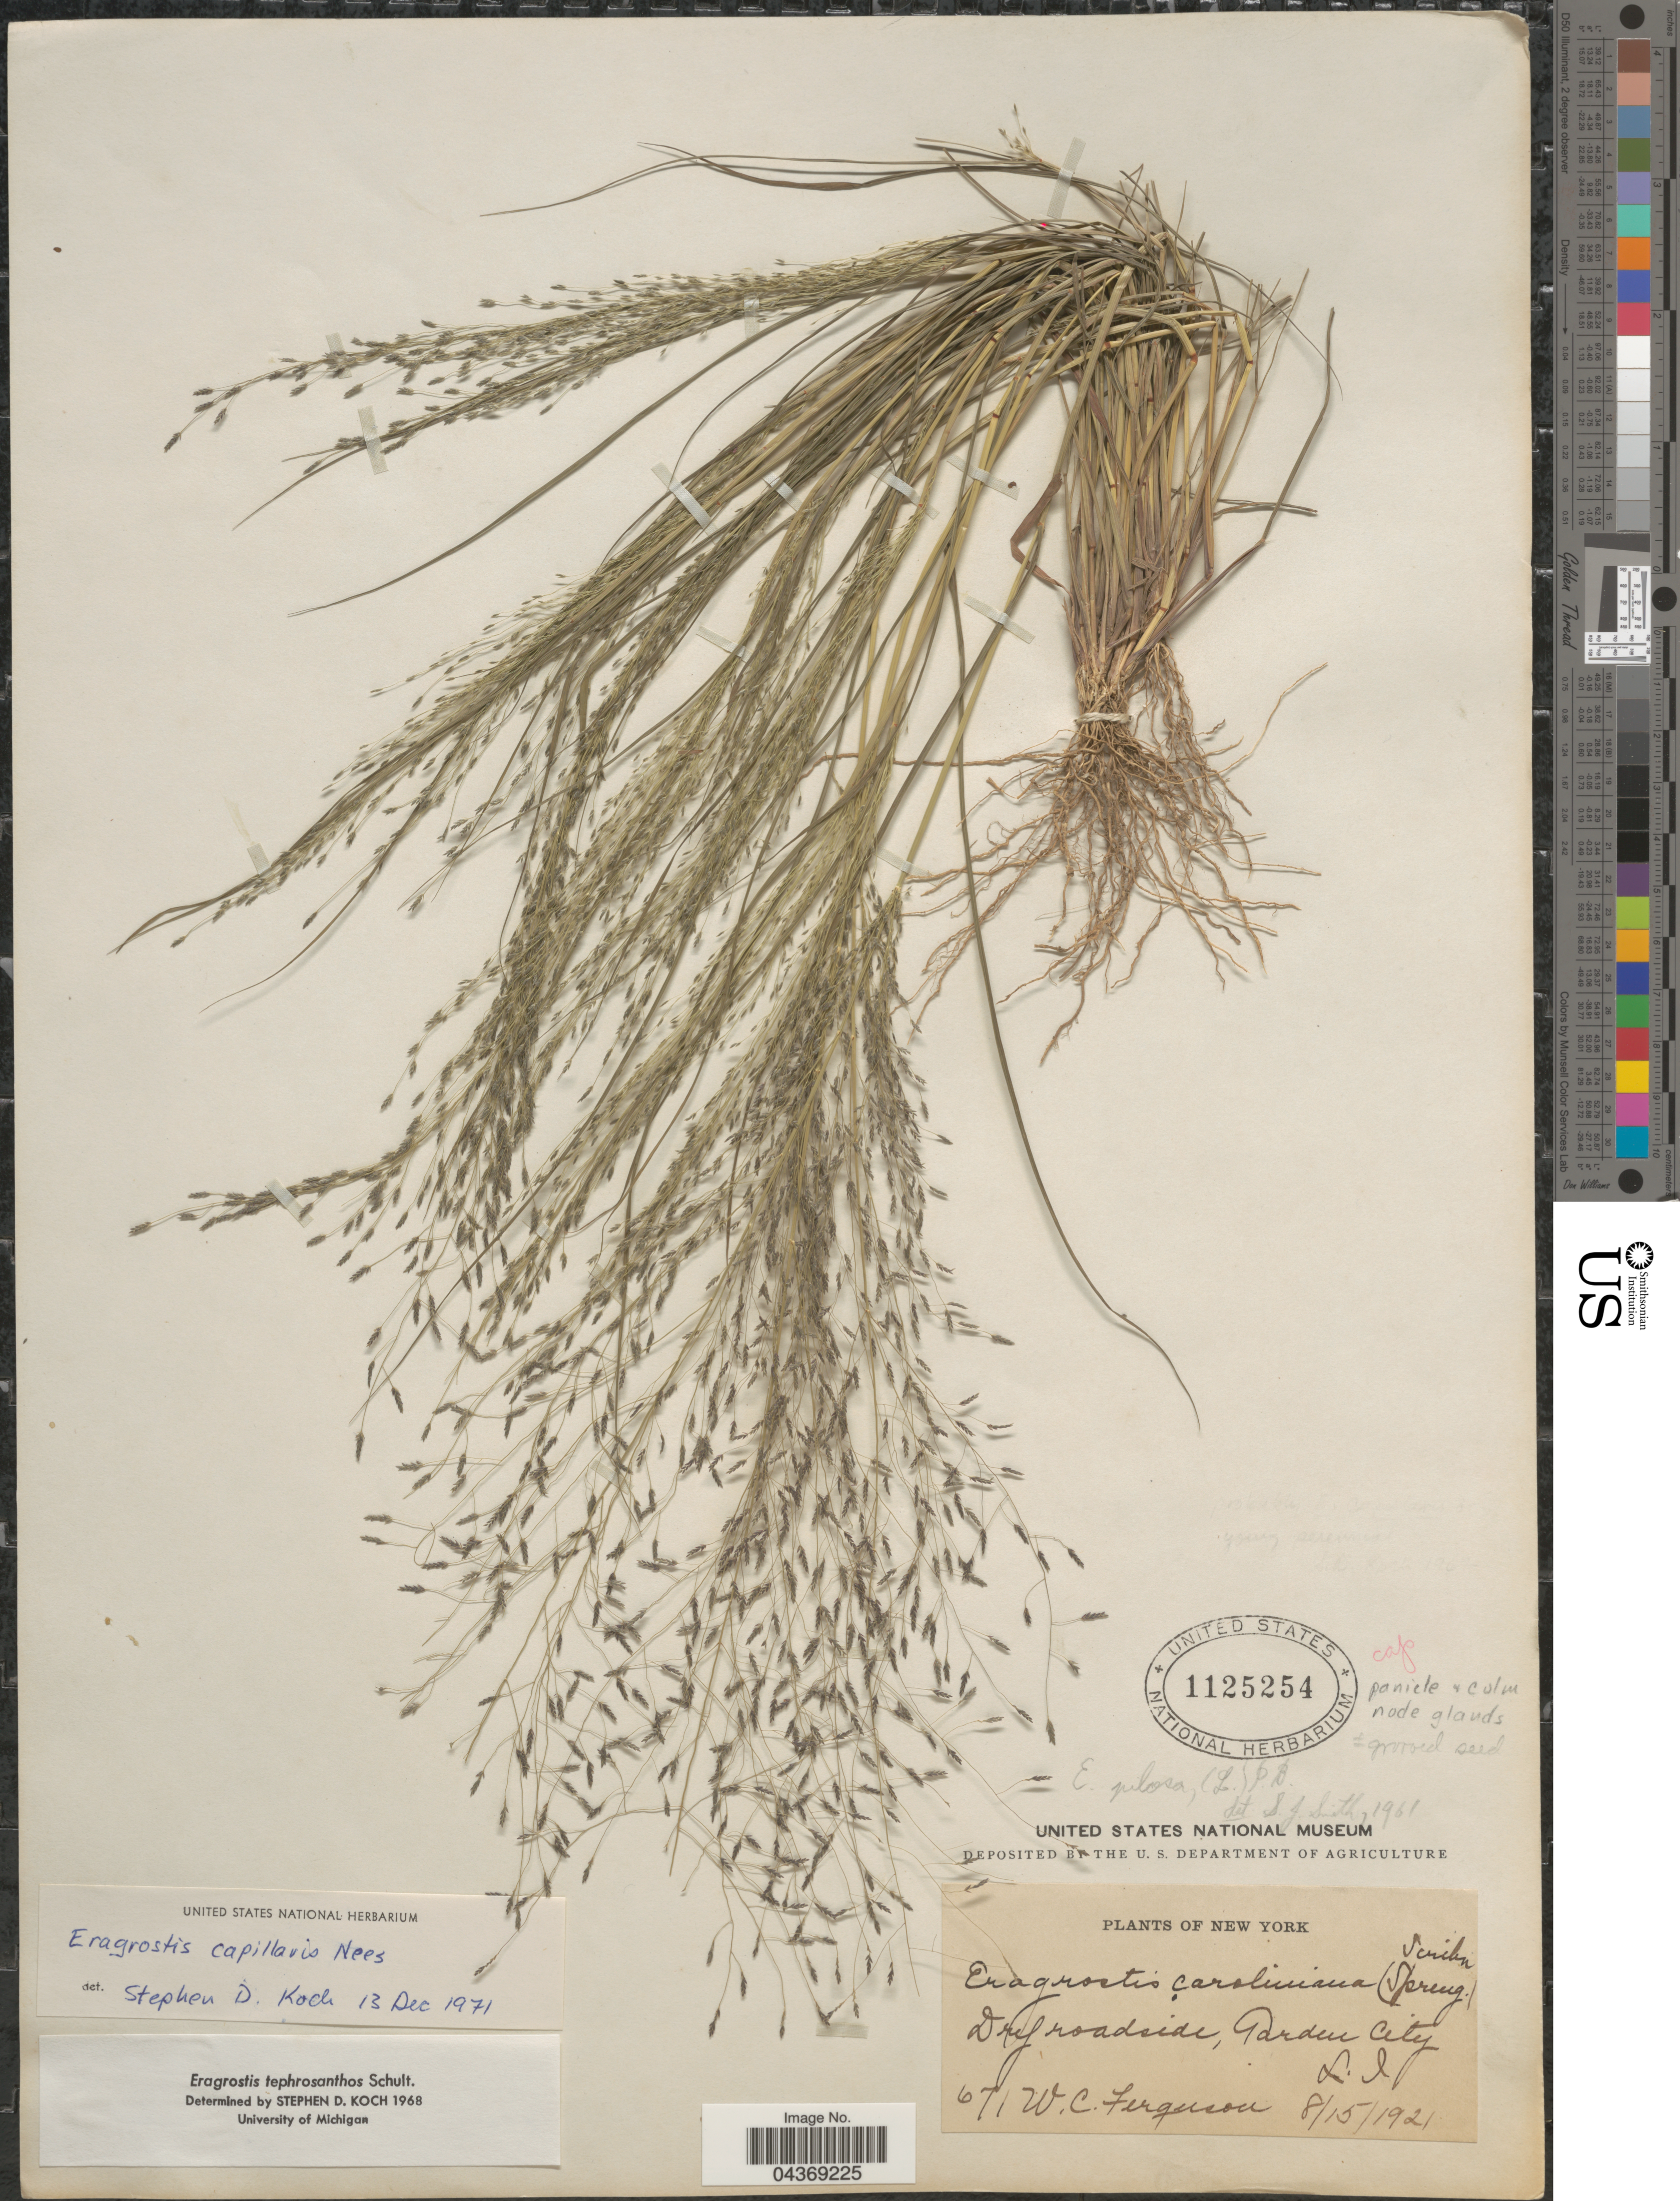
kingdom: Plantae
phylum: Tracheophyta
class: Liliopsida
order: Poales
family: Poaceae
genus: Eragrostis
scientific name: Eragrostis intermedia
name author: Hitchc.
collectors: W. Ferguson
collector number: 671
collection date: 1921-08-15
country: United States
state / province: New York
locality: Dry roadsides, Garden City, L.I.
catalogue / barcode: US 1125254